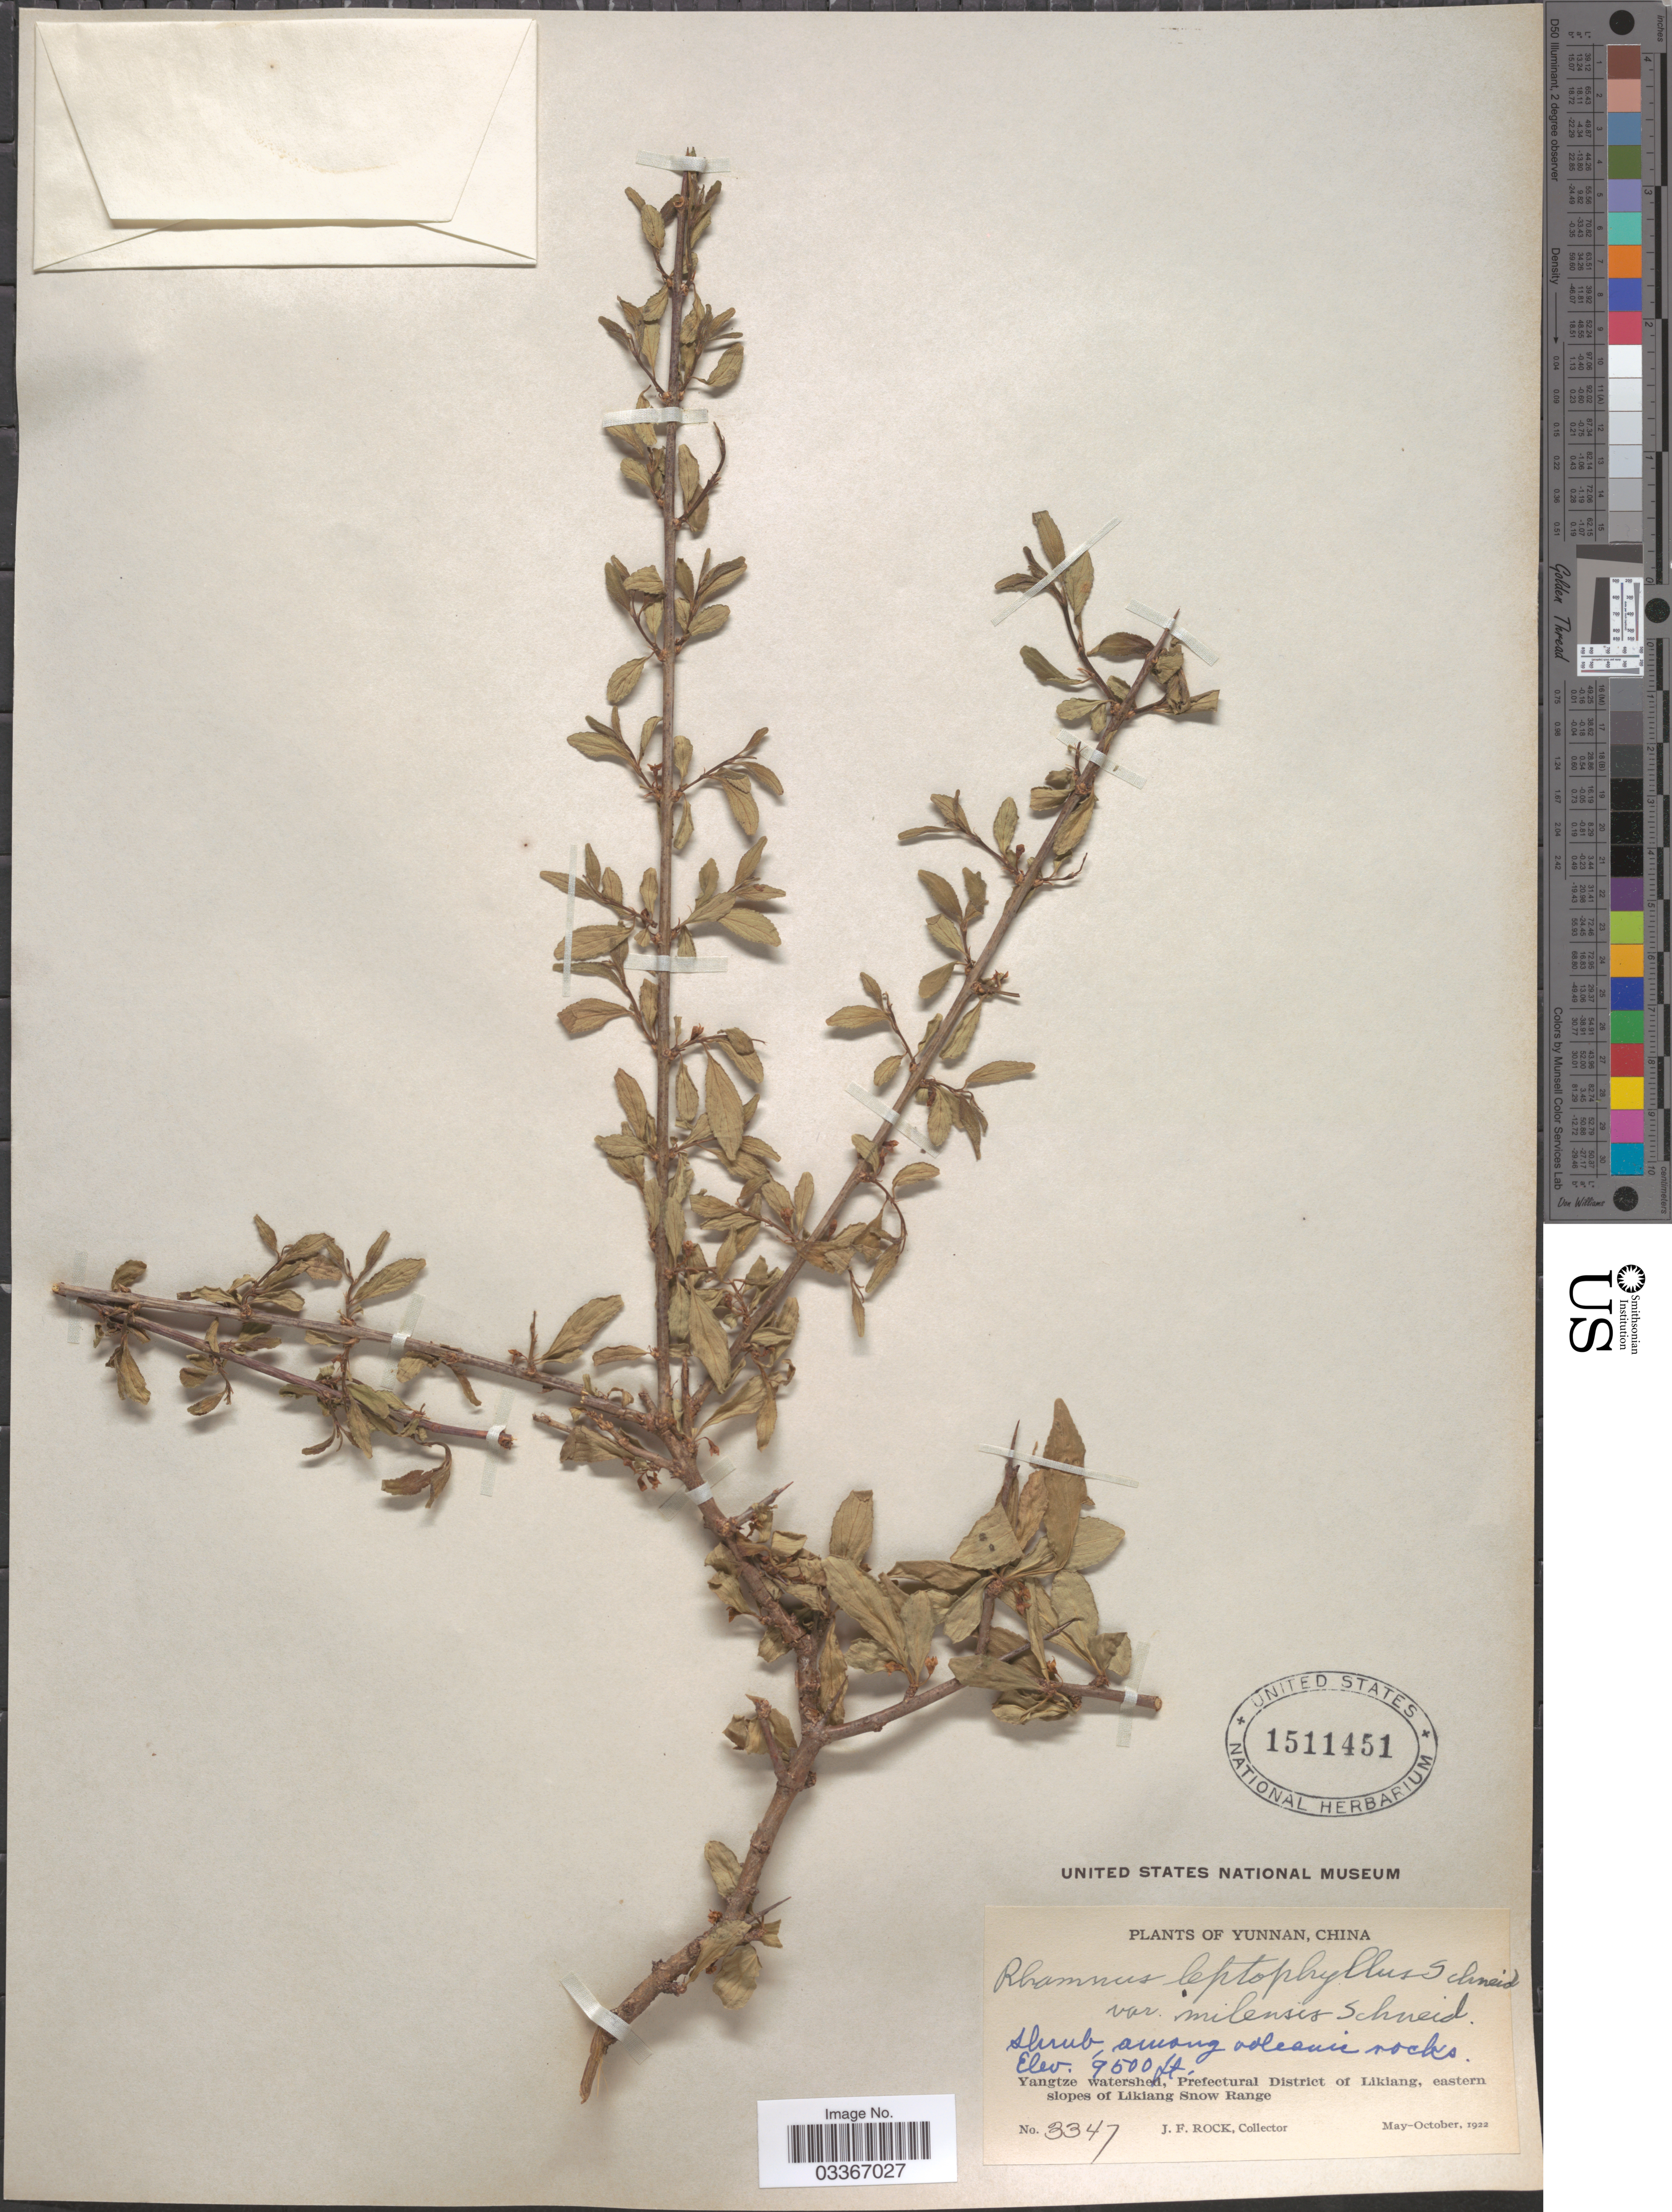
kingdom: Plantae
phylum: Tracheophyta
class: Magnoliopsida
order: Rosales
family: Rhamnaceae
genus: Rhamnus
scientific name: Rhamnus leptophylla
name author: C.K. Schneid.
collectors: J. Rock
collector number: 3347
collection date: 1922-05/1922-10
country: China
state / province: Yunnan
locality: Yangtze watershed, Prefectural District of Likiang, eastern slopes of Likiang Snow Range.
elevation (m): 2896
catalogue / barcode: US 1511451